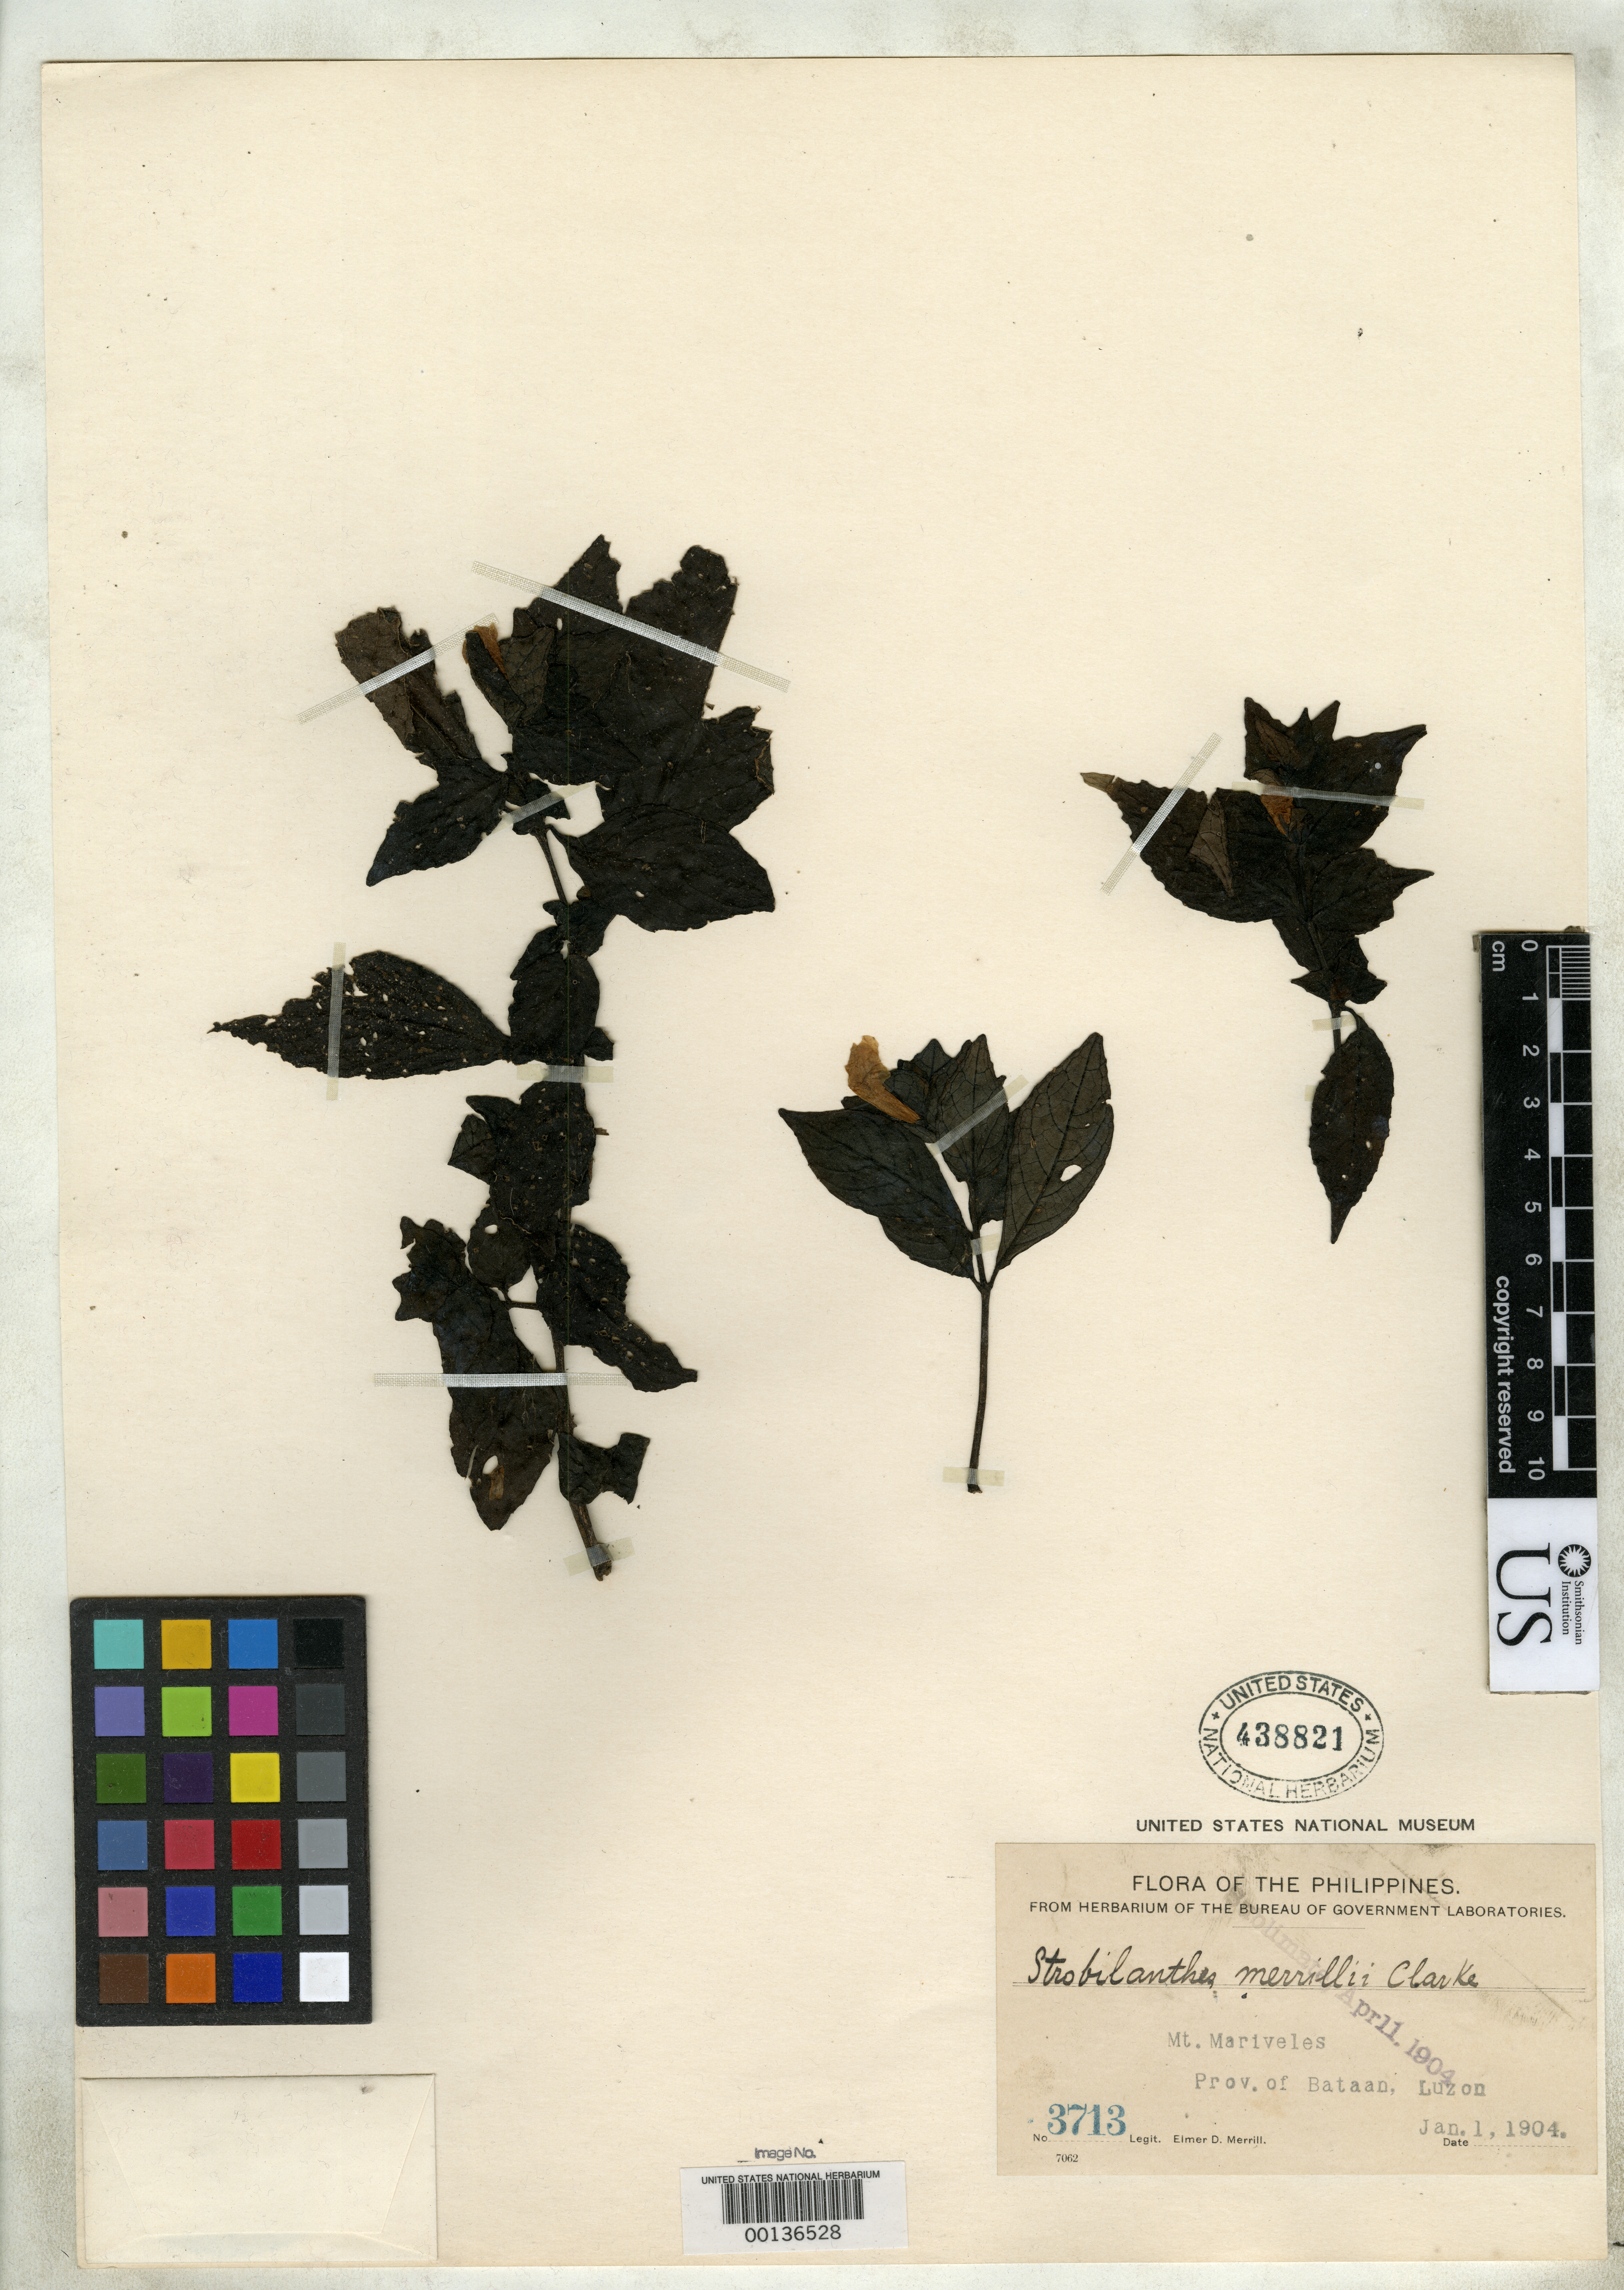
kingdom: Plantae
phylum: Tracheophyta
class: Magnoliopsida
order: Lamiales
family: Acanthaceae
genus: Strobilanthes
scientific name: Strobilanthes merrillii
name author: C.B. Clarke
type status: Isosyntype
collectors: E. D. Merrill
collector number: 3713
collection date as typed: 01 Jan 1904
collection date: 1904-01-01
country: Philippines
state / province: Central Luzon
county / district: Bataan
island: Luzon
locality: Mt. Mariveles.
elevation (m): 1200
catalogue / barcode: US 438821